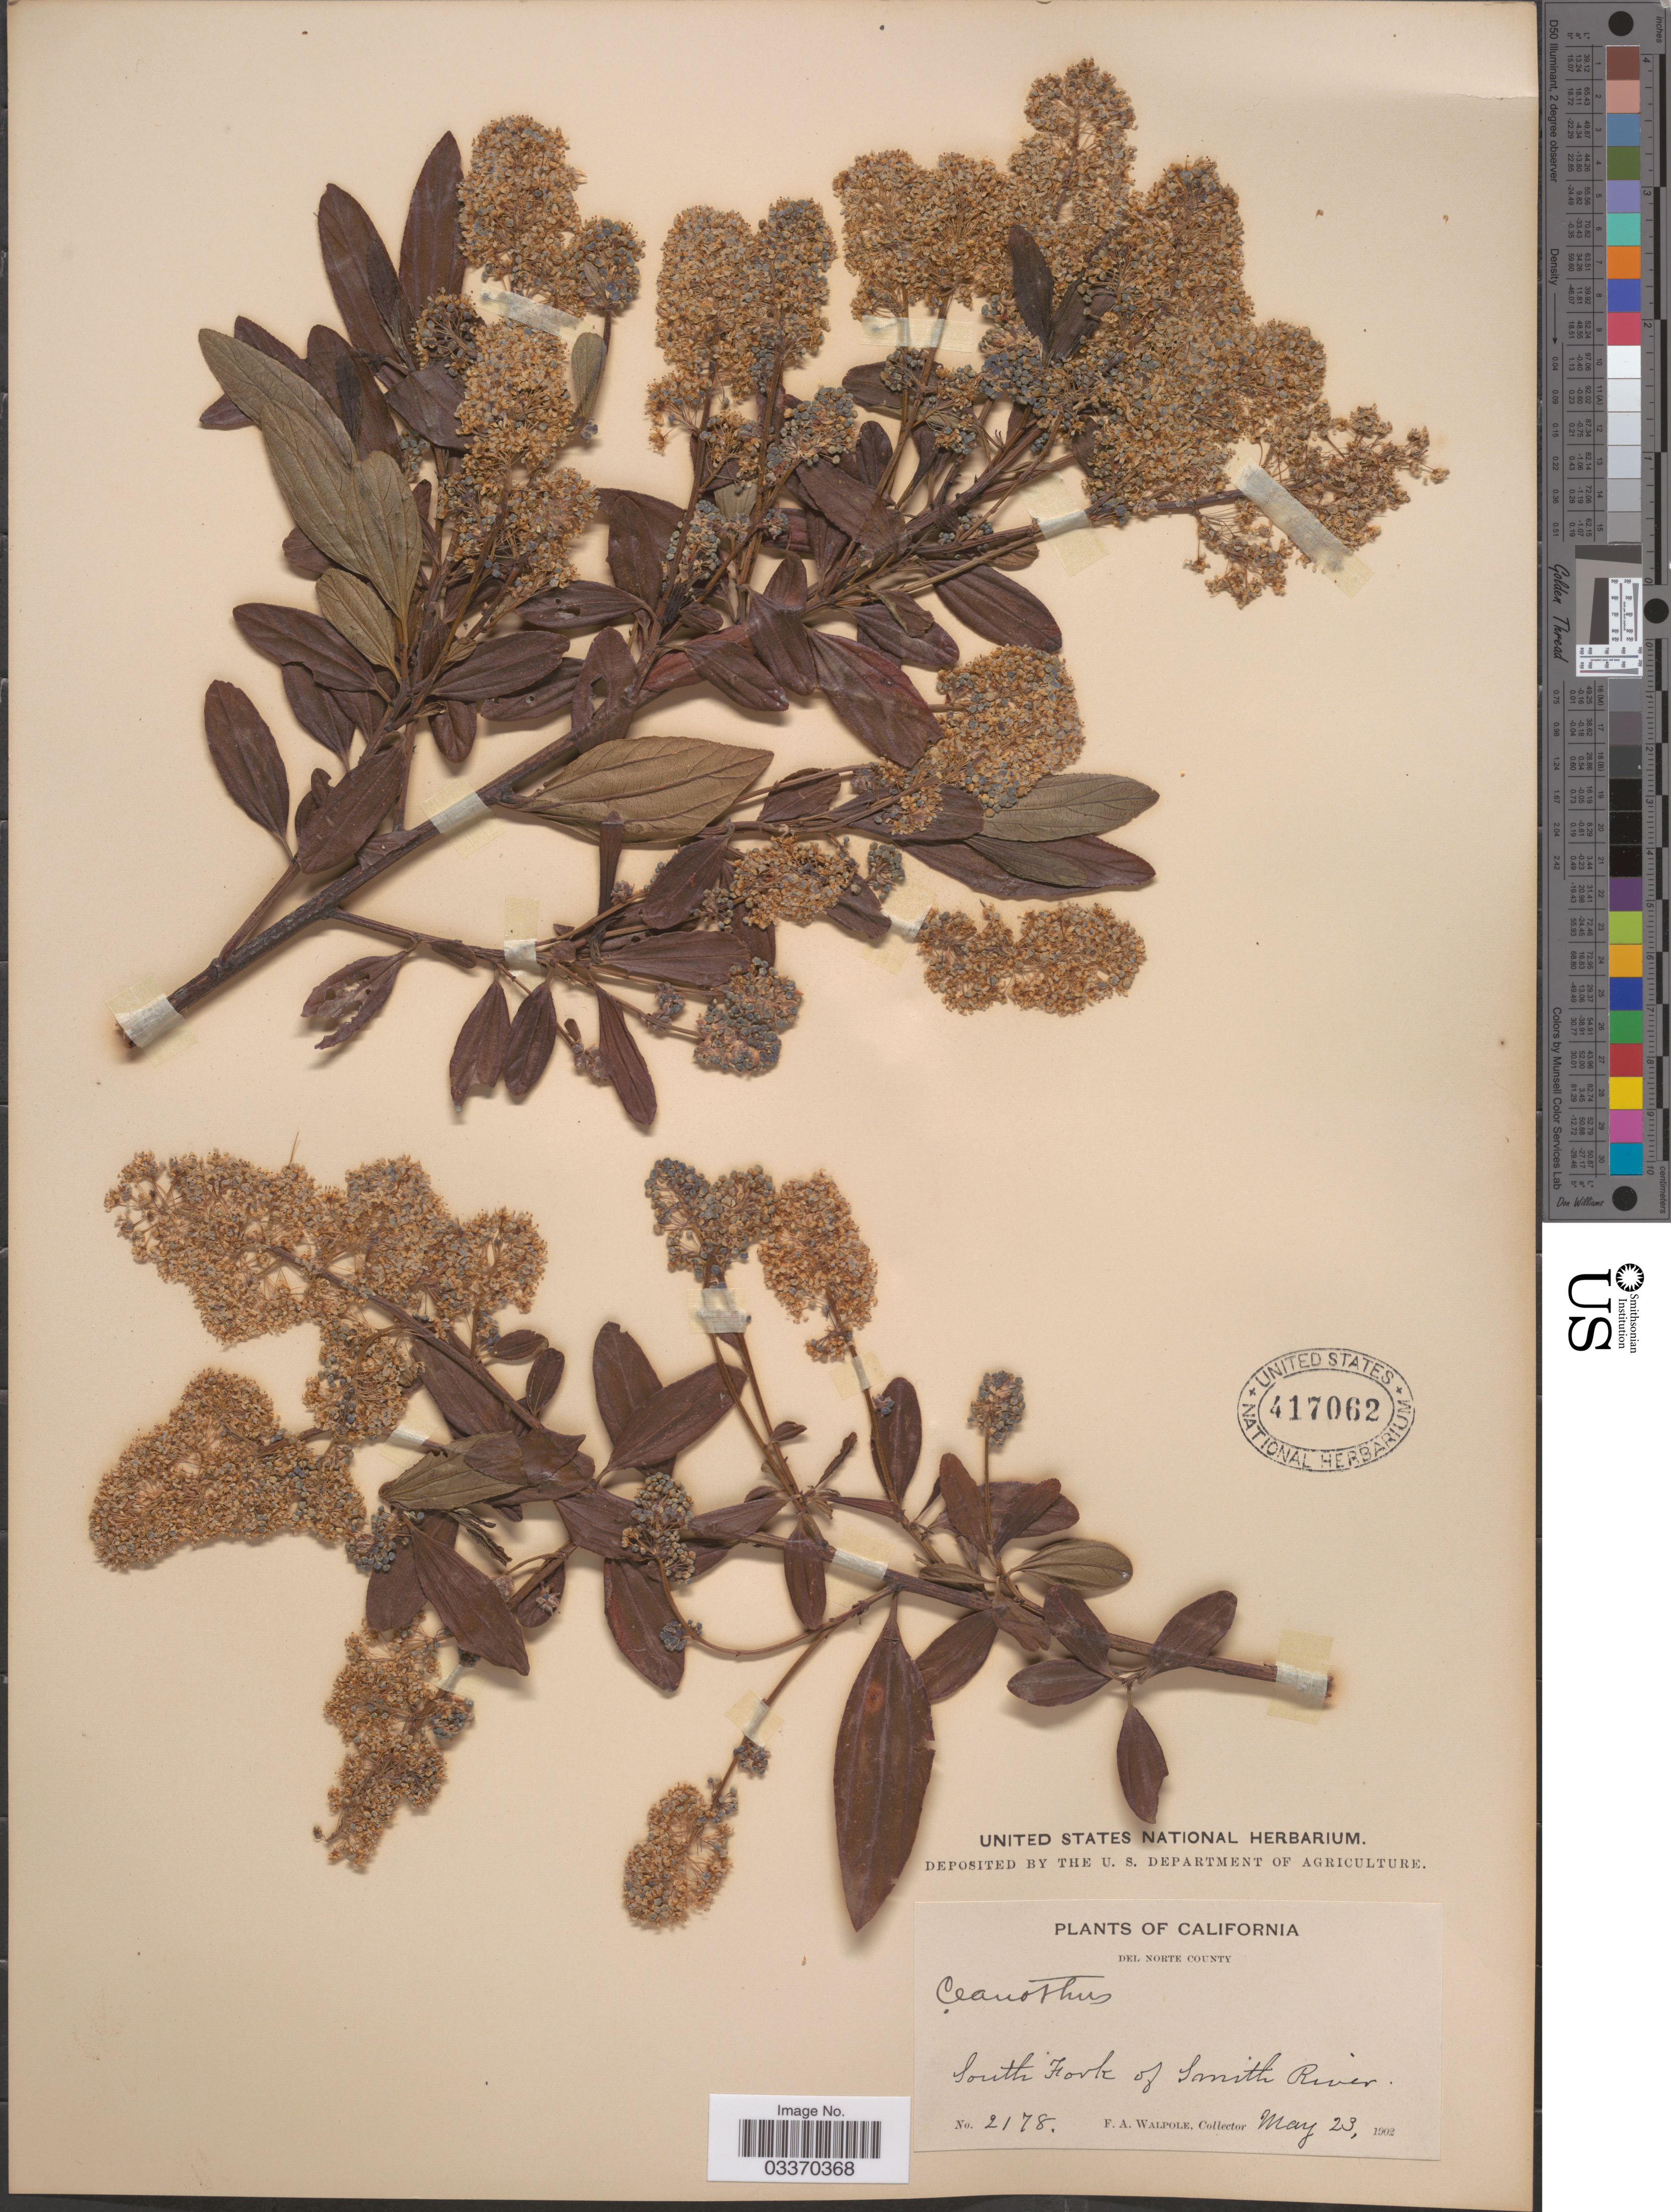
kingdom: Plantae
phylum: Tracheophyta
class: Magnoliopsida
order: Rosales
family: Rhamnaceae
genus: Ceanothus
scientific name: Ceanothus thyrsiflorus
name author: Eschsch.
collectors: F. Walpole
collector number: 2178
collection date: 1902-05-23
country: United States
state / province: California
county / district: Del Norte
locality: Del Norte County. South Fork of Smith River.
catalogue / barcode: US 417062